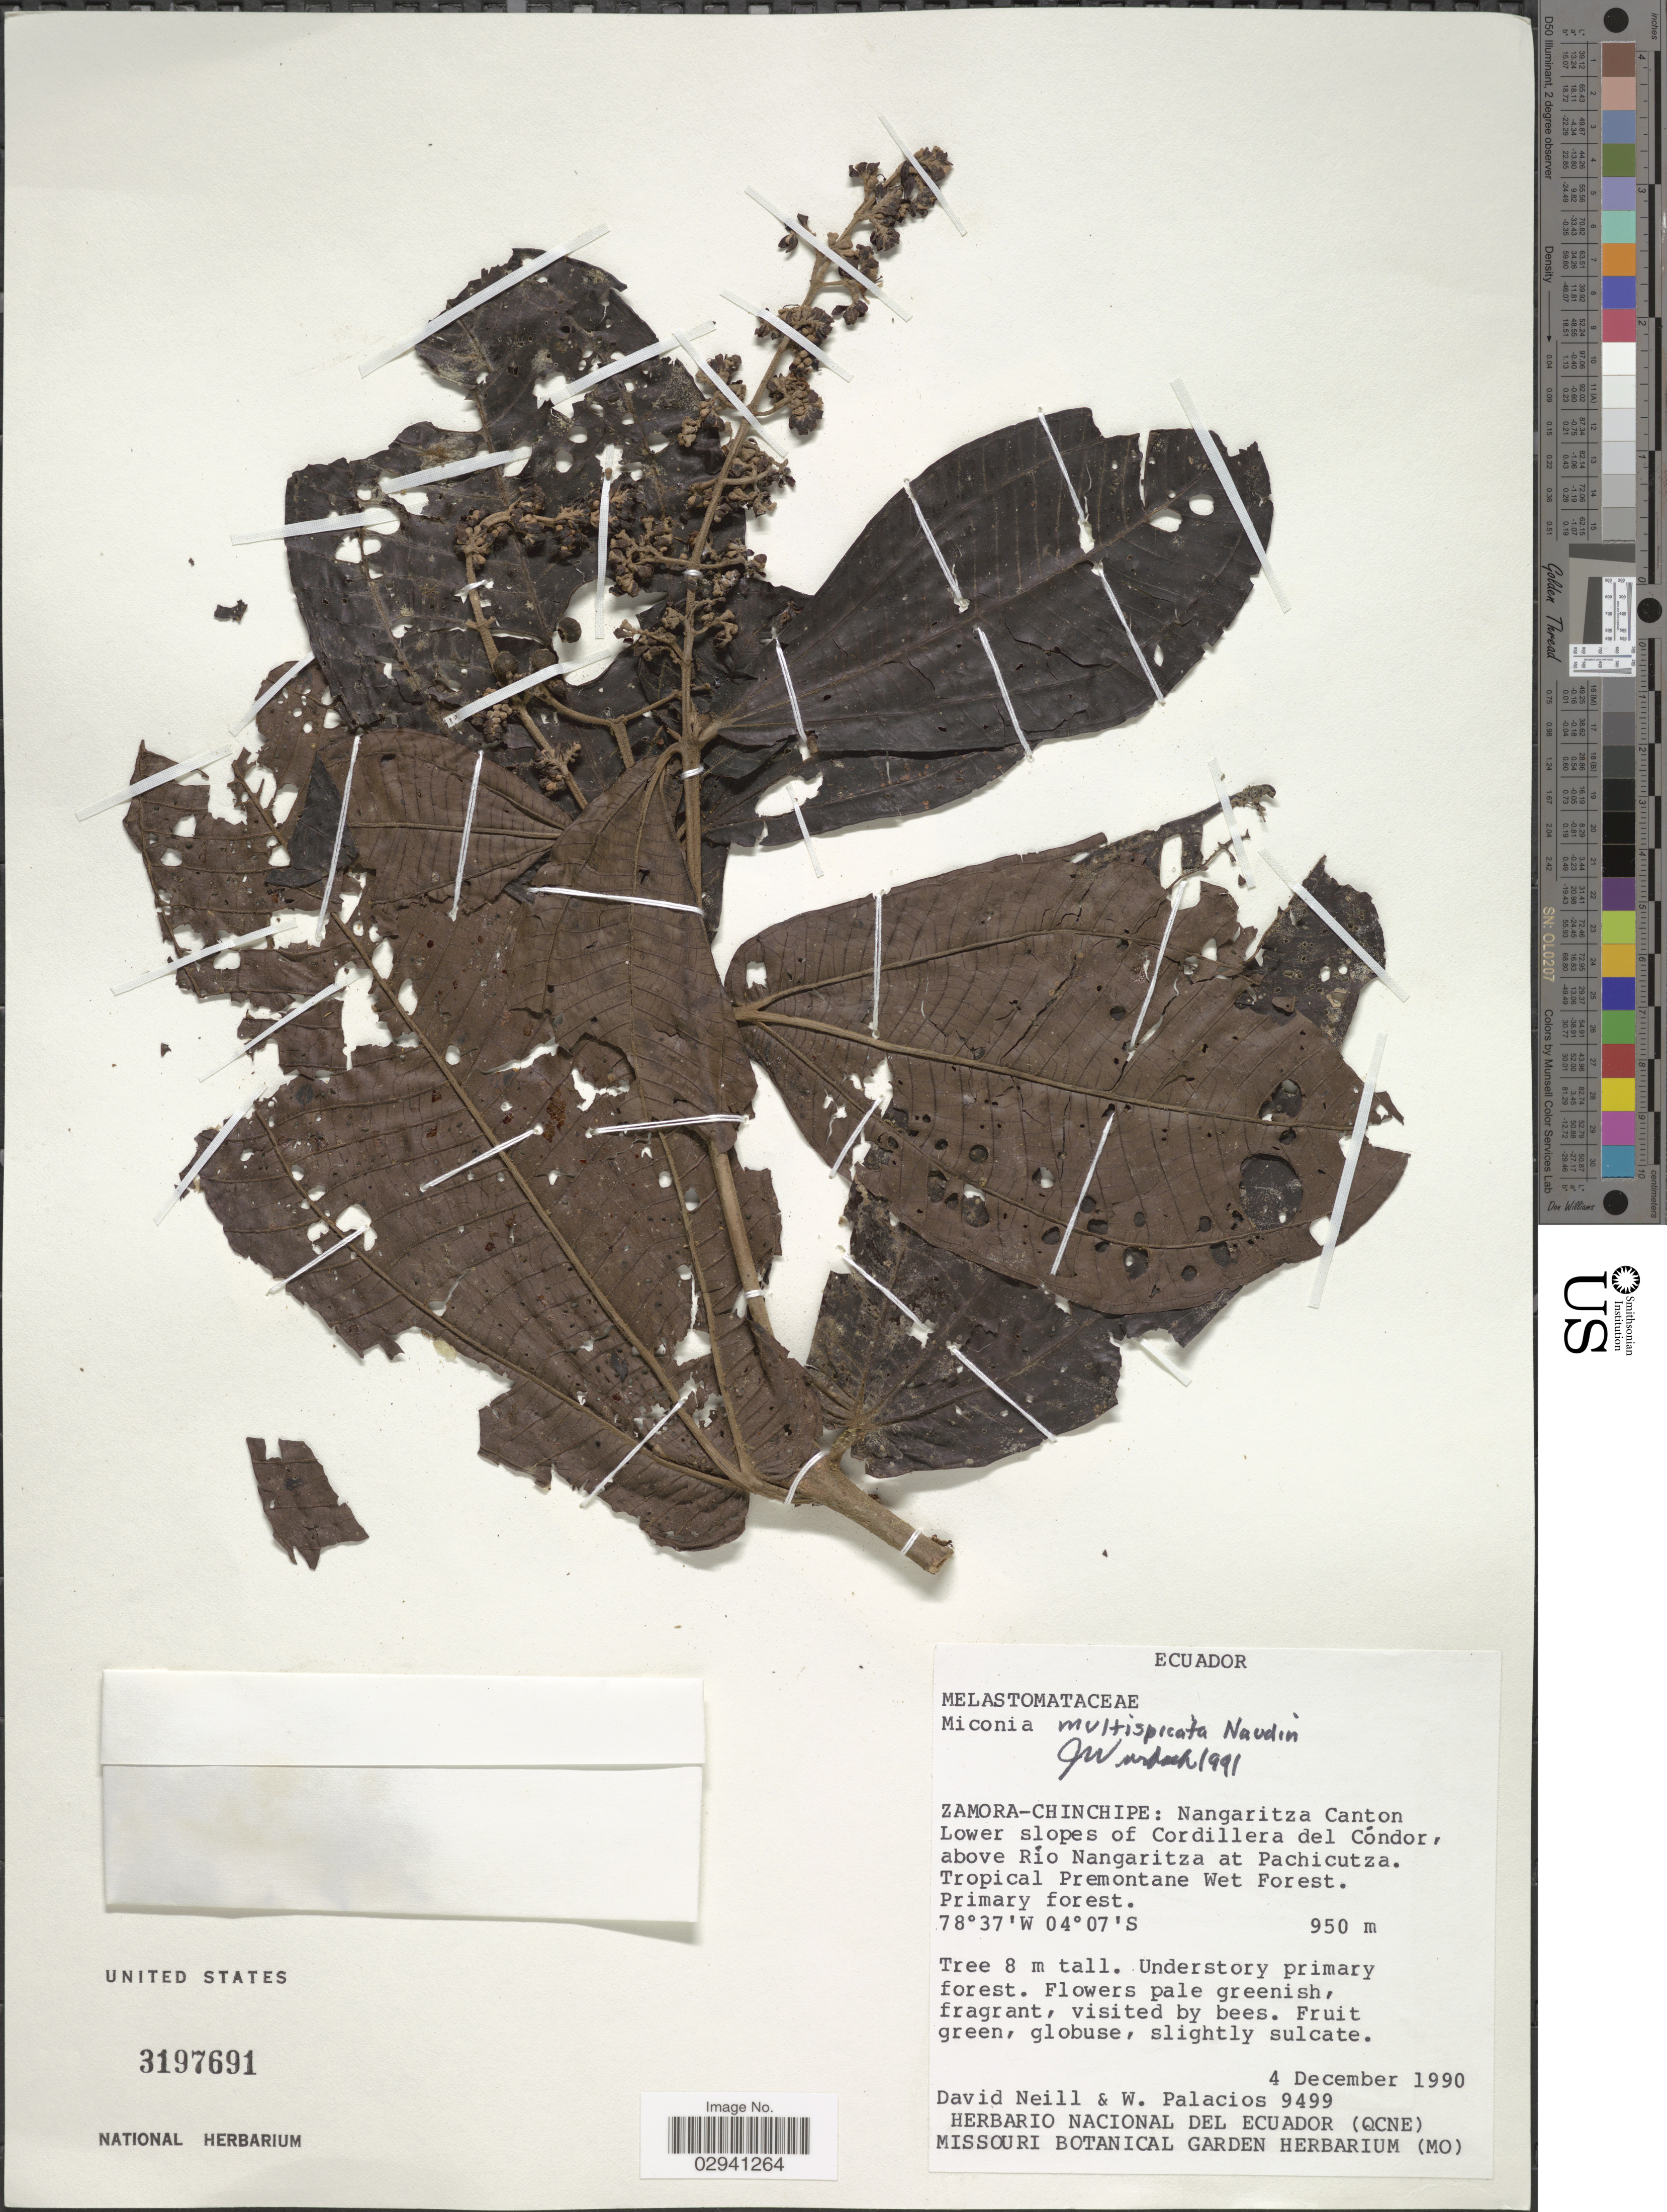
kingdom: Plantae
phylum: Tracheophyta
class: Magnoliopsida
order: Myrtales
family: Melastomataceae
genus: Miconia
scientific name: Miconia multispicata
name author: Naudin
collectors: D. Neill & W. Palacios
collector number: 9499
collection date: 1990-12-04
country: Ecuador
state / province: Zamora-Chinchipe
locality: Zamora-Chinchipe: Nangaritza Canton. Lower slopes of Cordillera del Cóndor, above Río Nangaritza at Pachicutza.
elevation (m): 950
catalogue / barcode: US 3197691